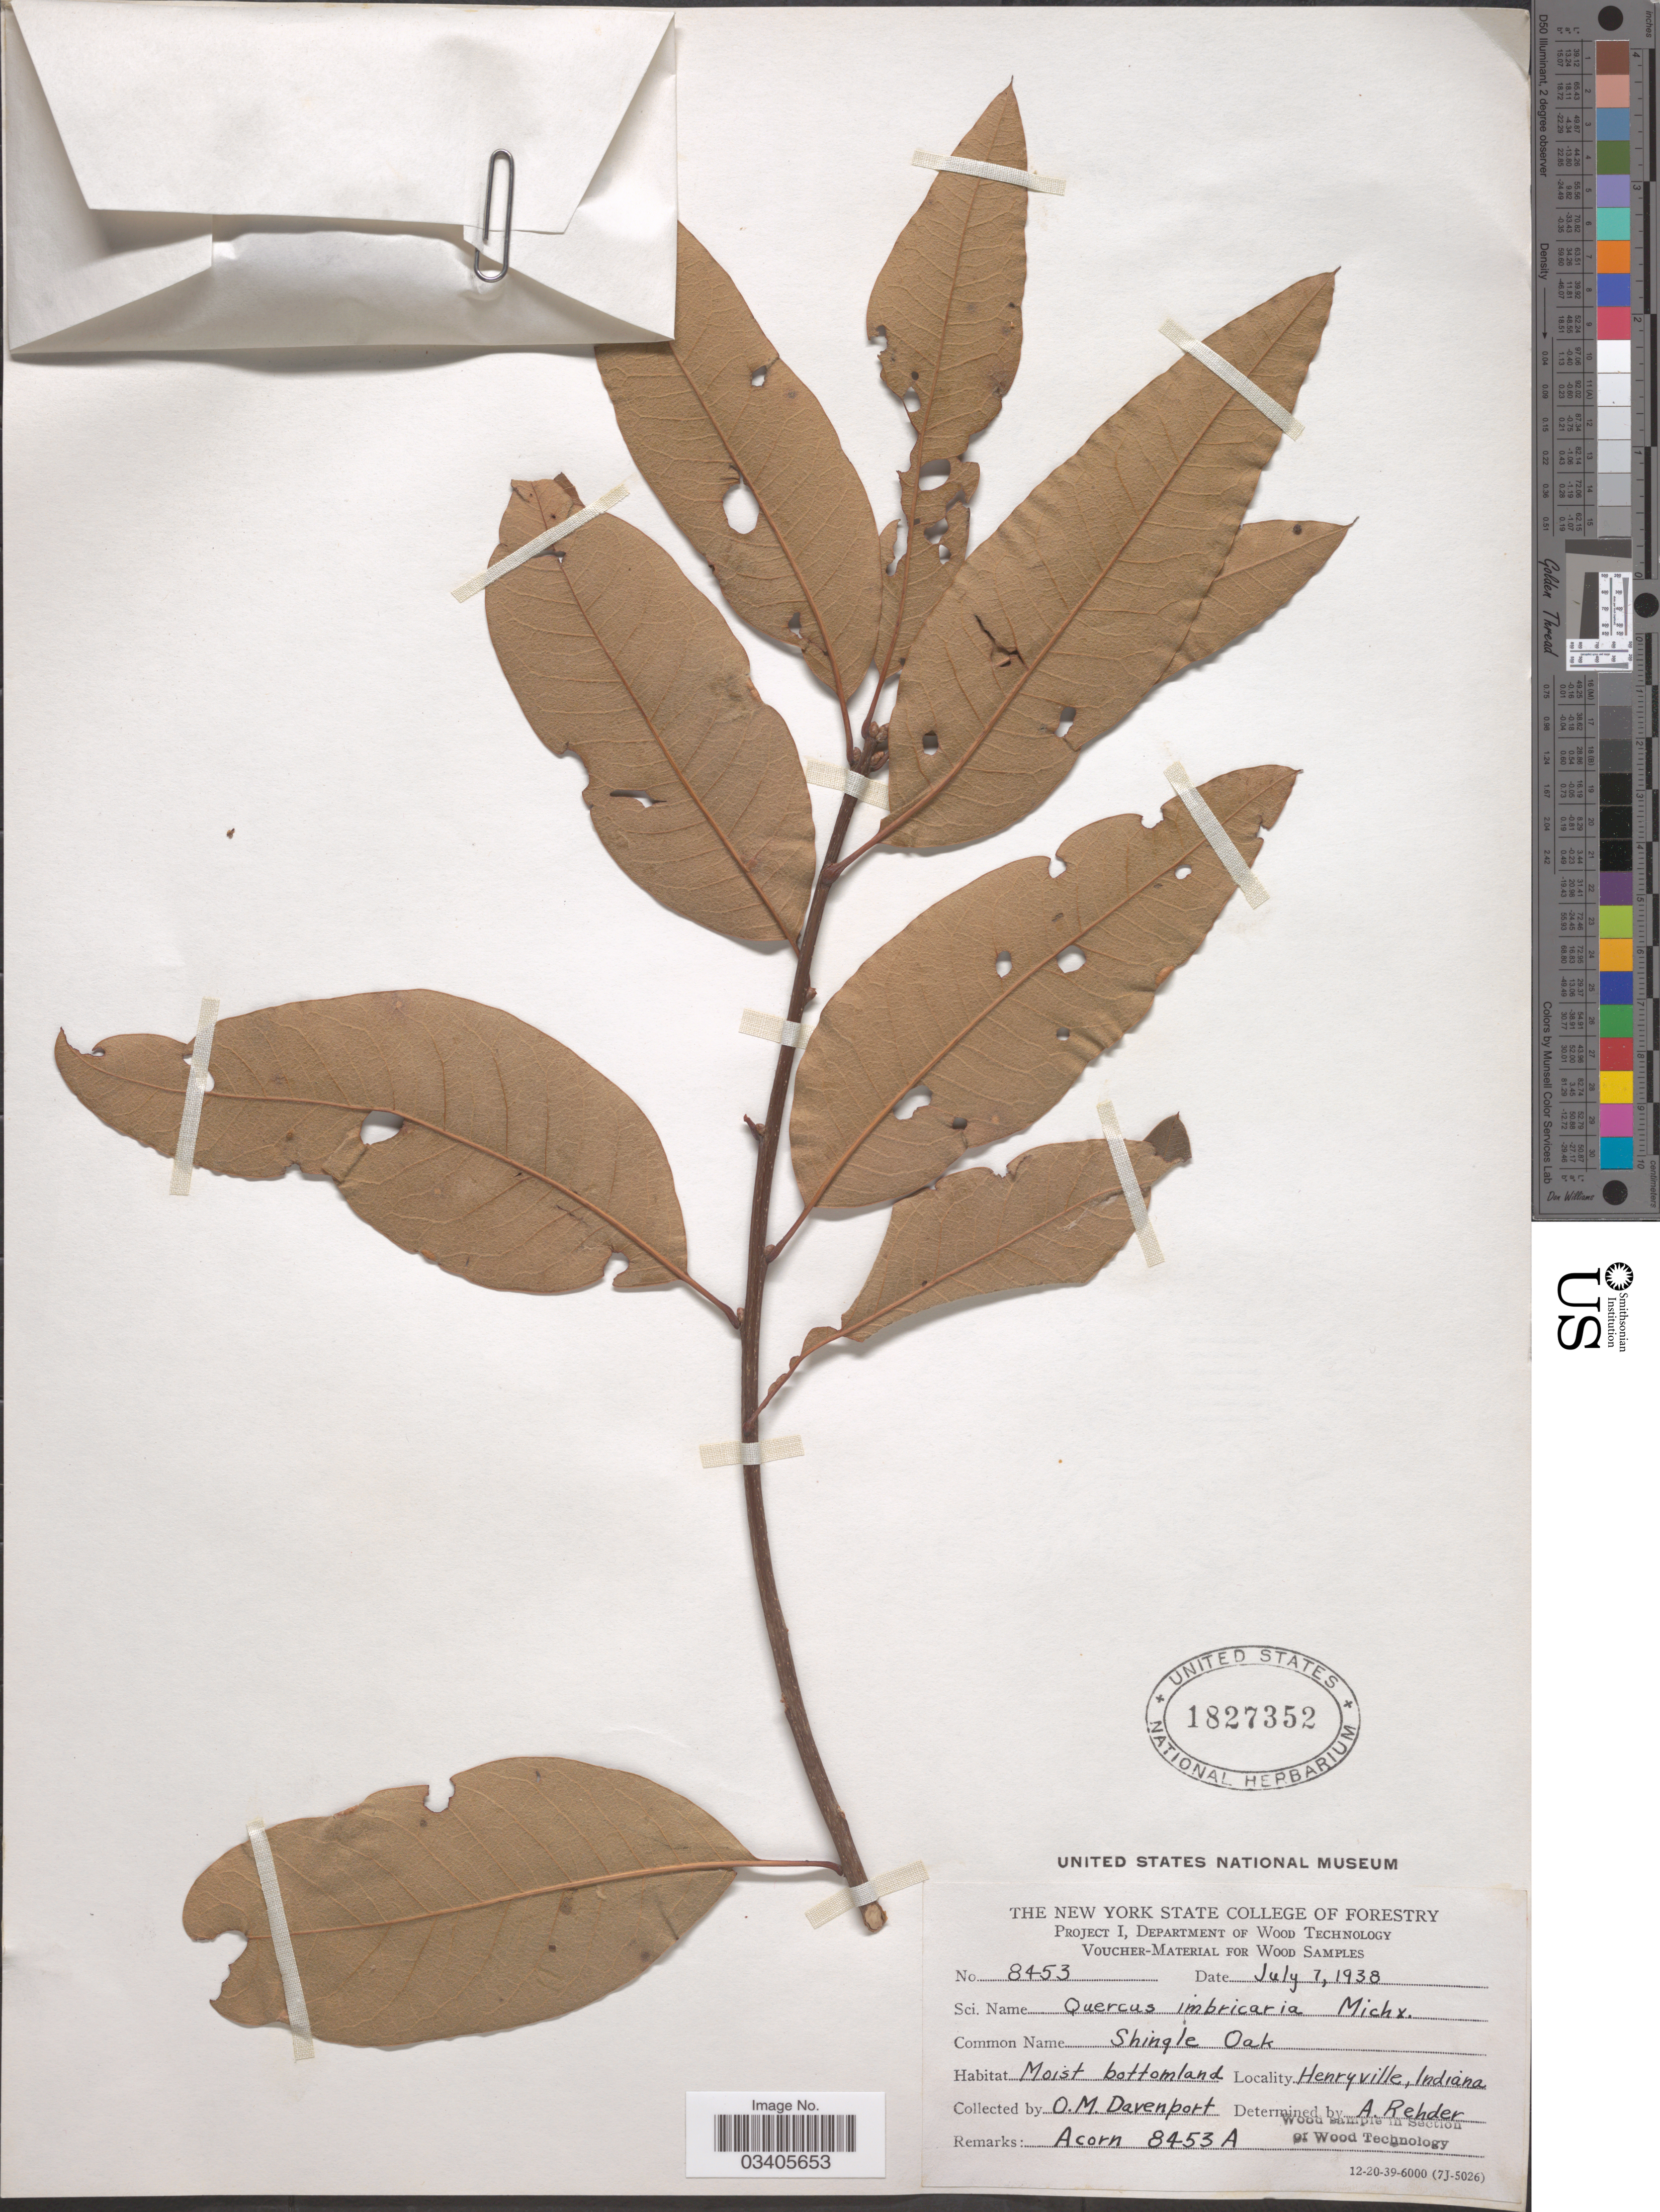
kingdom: Plantae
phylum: Tracheophyta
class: Magnoliopsida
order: Fagales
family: Fagaceae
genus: Quercus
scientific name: Quercus imbricaria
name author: Michx.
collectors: O. M. Davenport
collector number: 8453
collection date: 1938-07-07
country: United States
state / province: Indiana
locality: Henryville.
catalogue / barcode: US 1827352